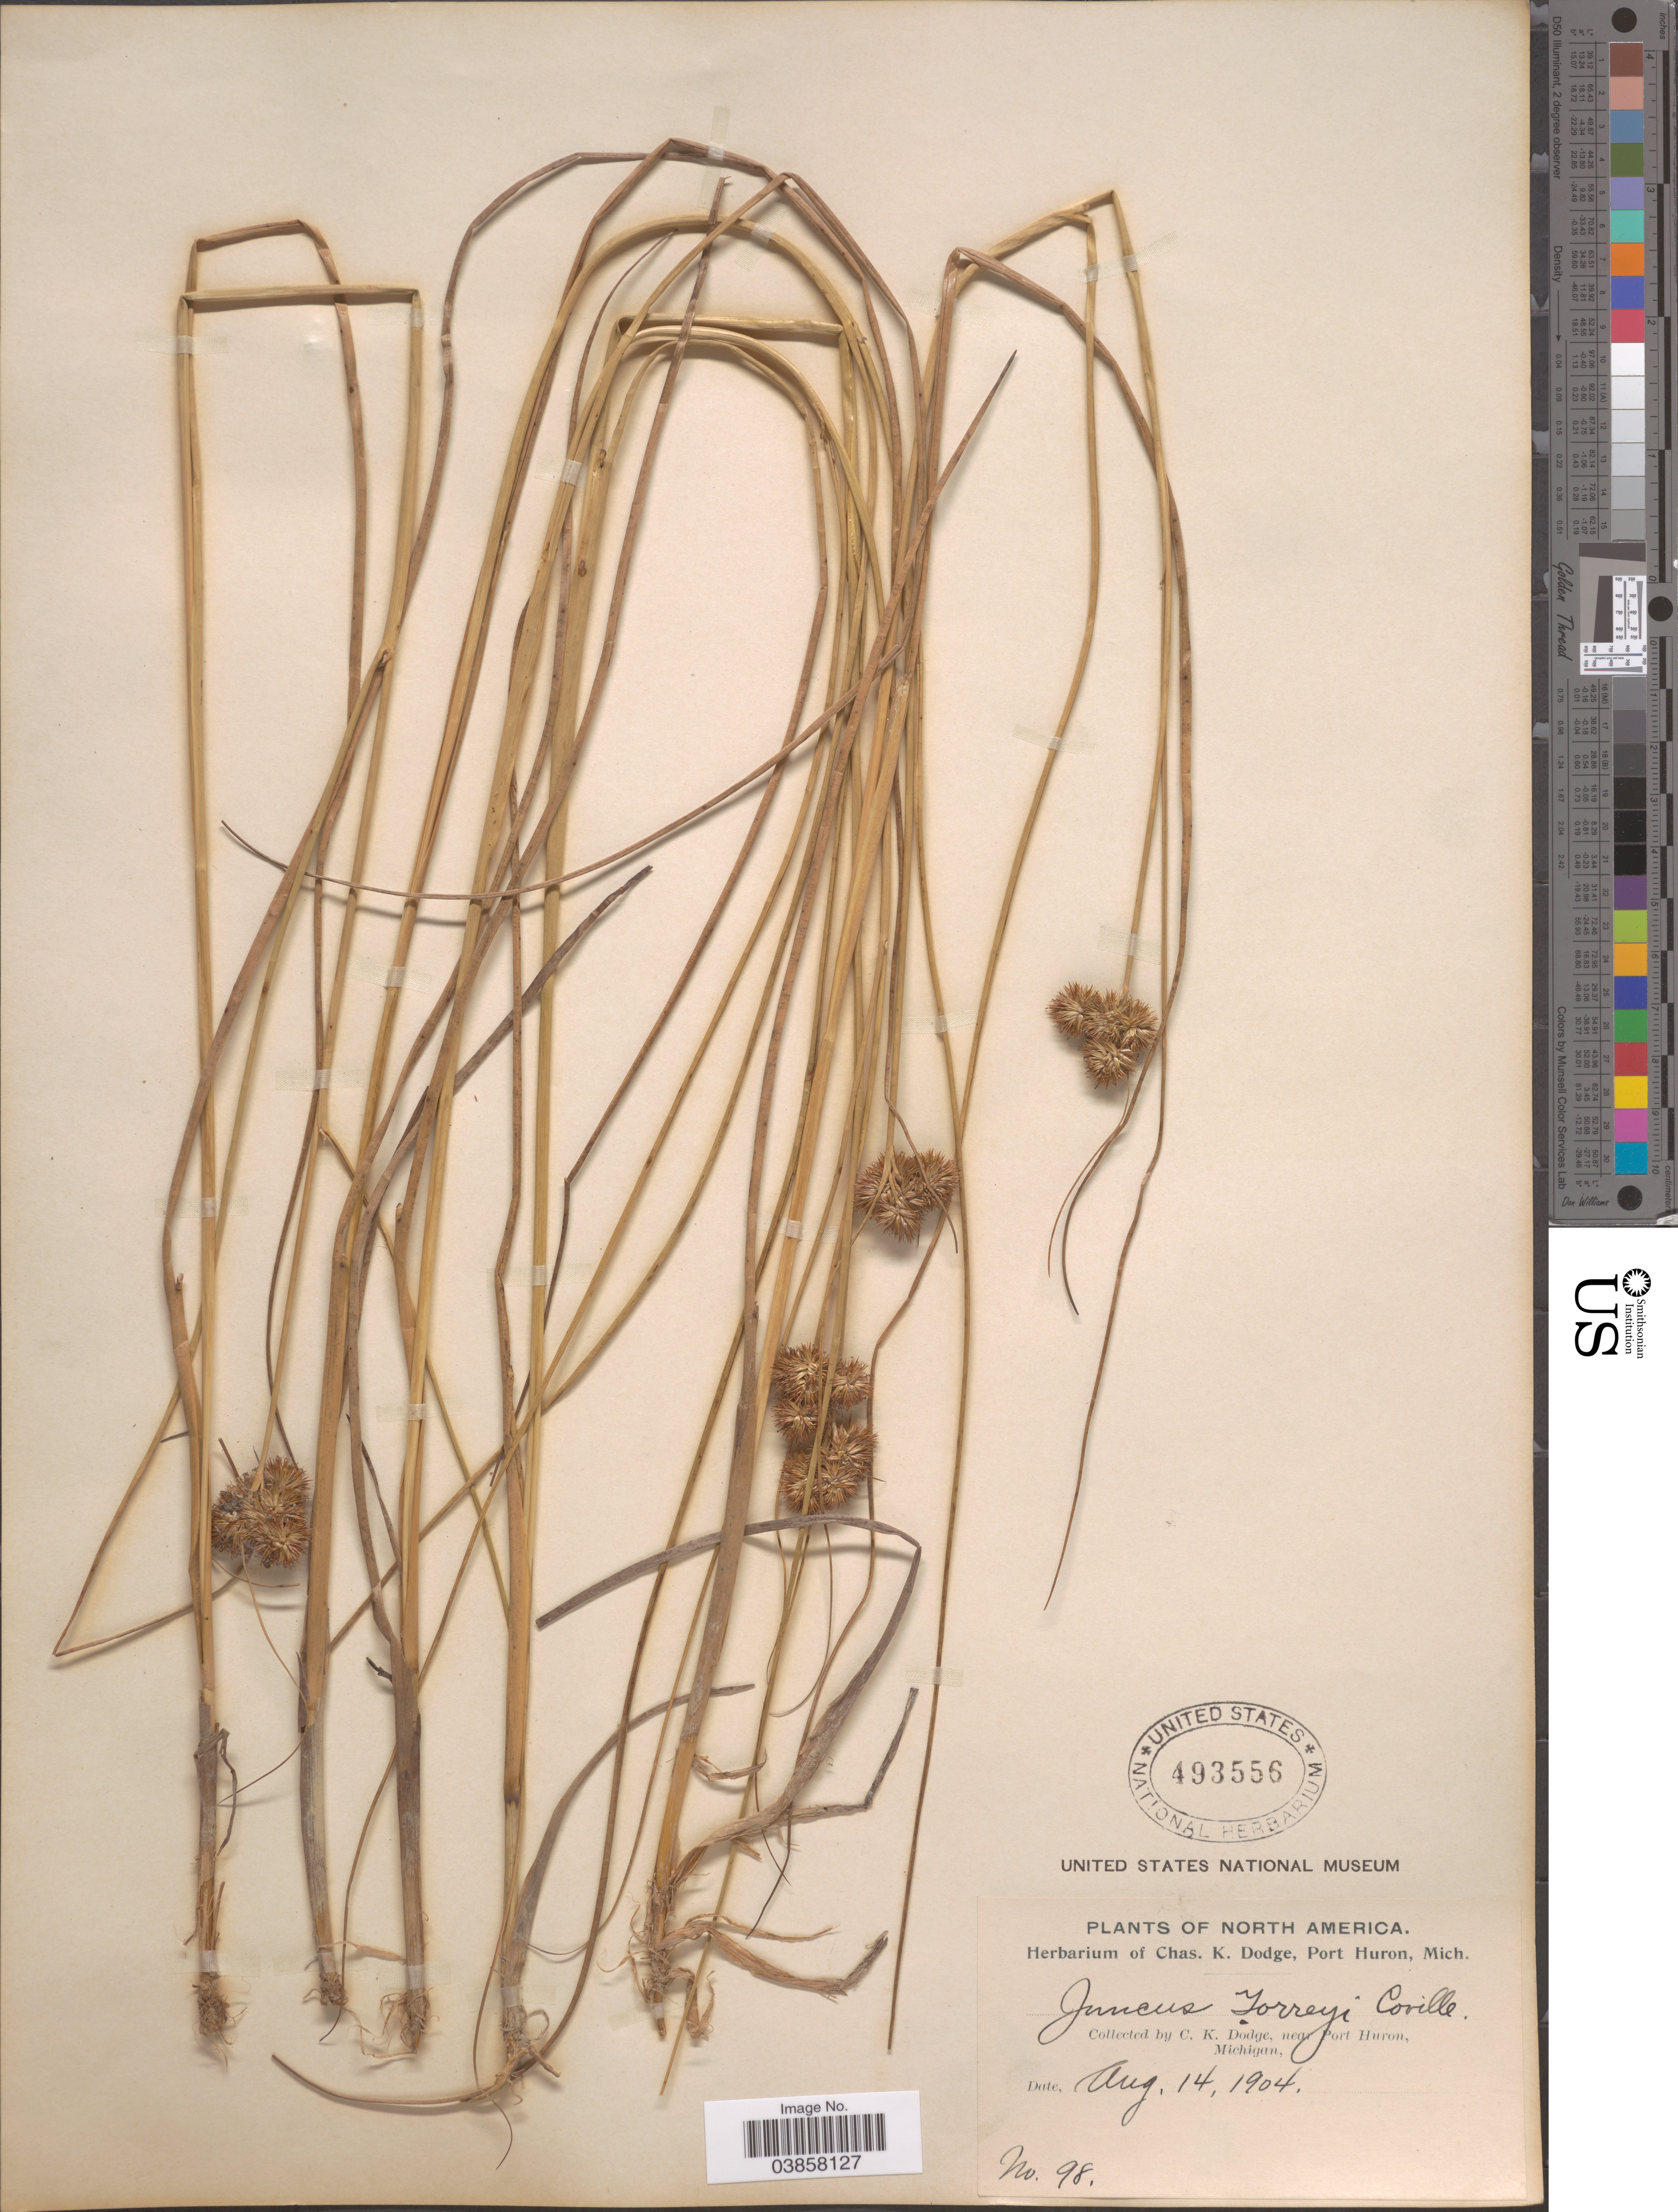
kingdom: Plantae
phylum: Tracheophyta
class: Liliopsida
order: Poales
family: Juncaceae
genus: Juncus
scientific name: Juncus torreyi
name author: Coville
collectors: C. Dodge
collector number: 98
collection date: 1904-08-14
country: United States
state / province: Michigan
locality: Near Port Huron.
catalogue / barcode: US 493556